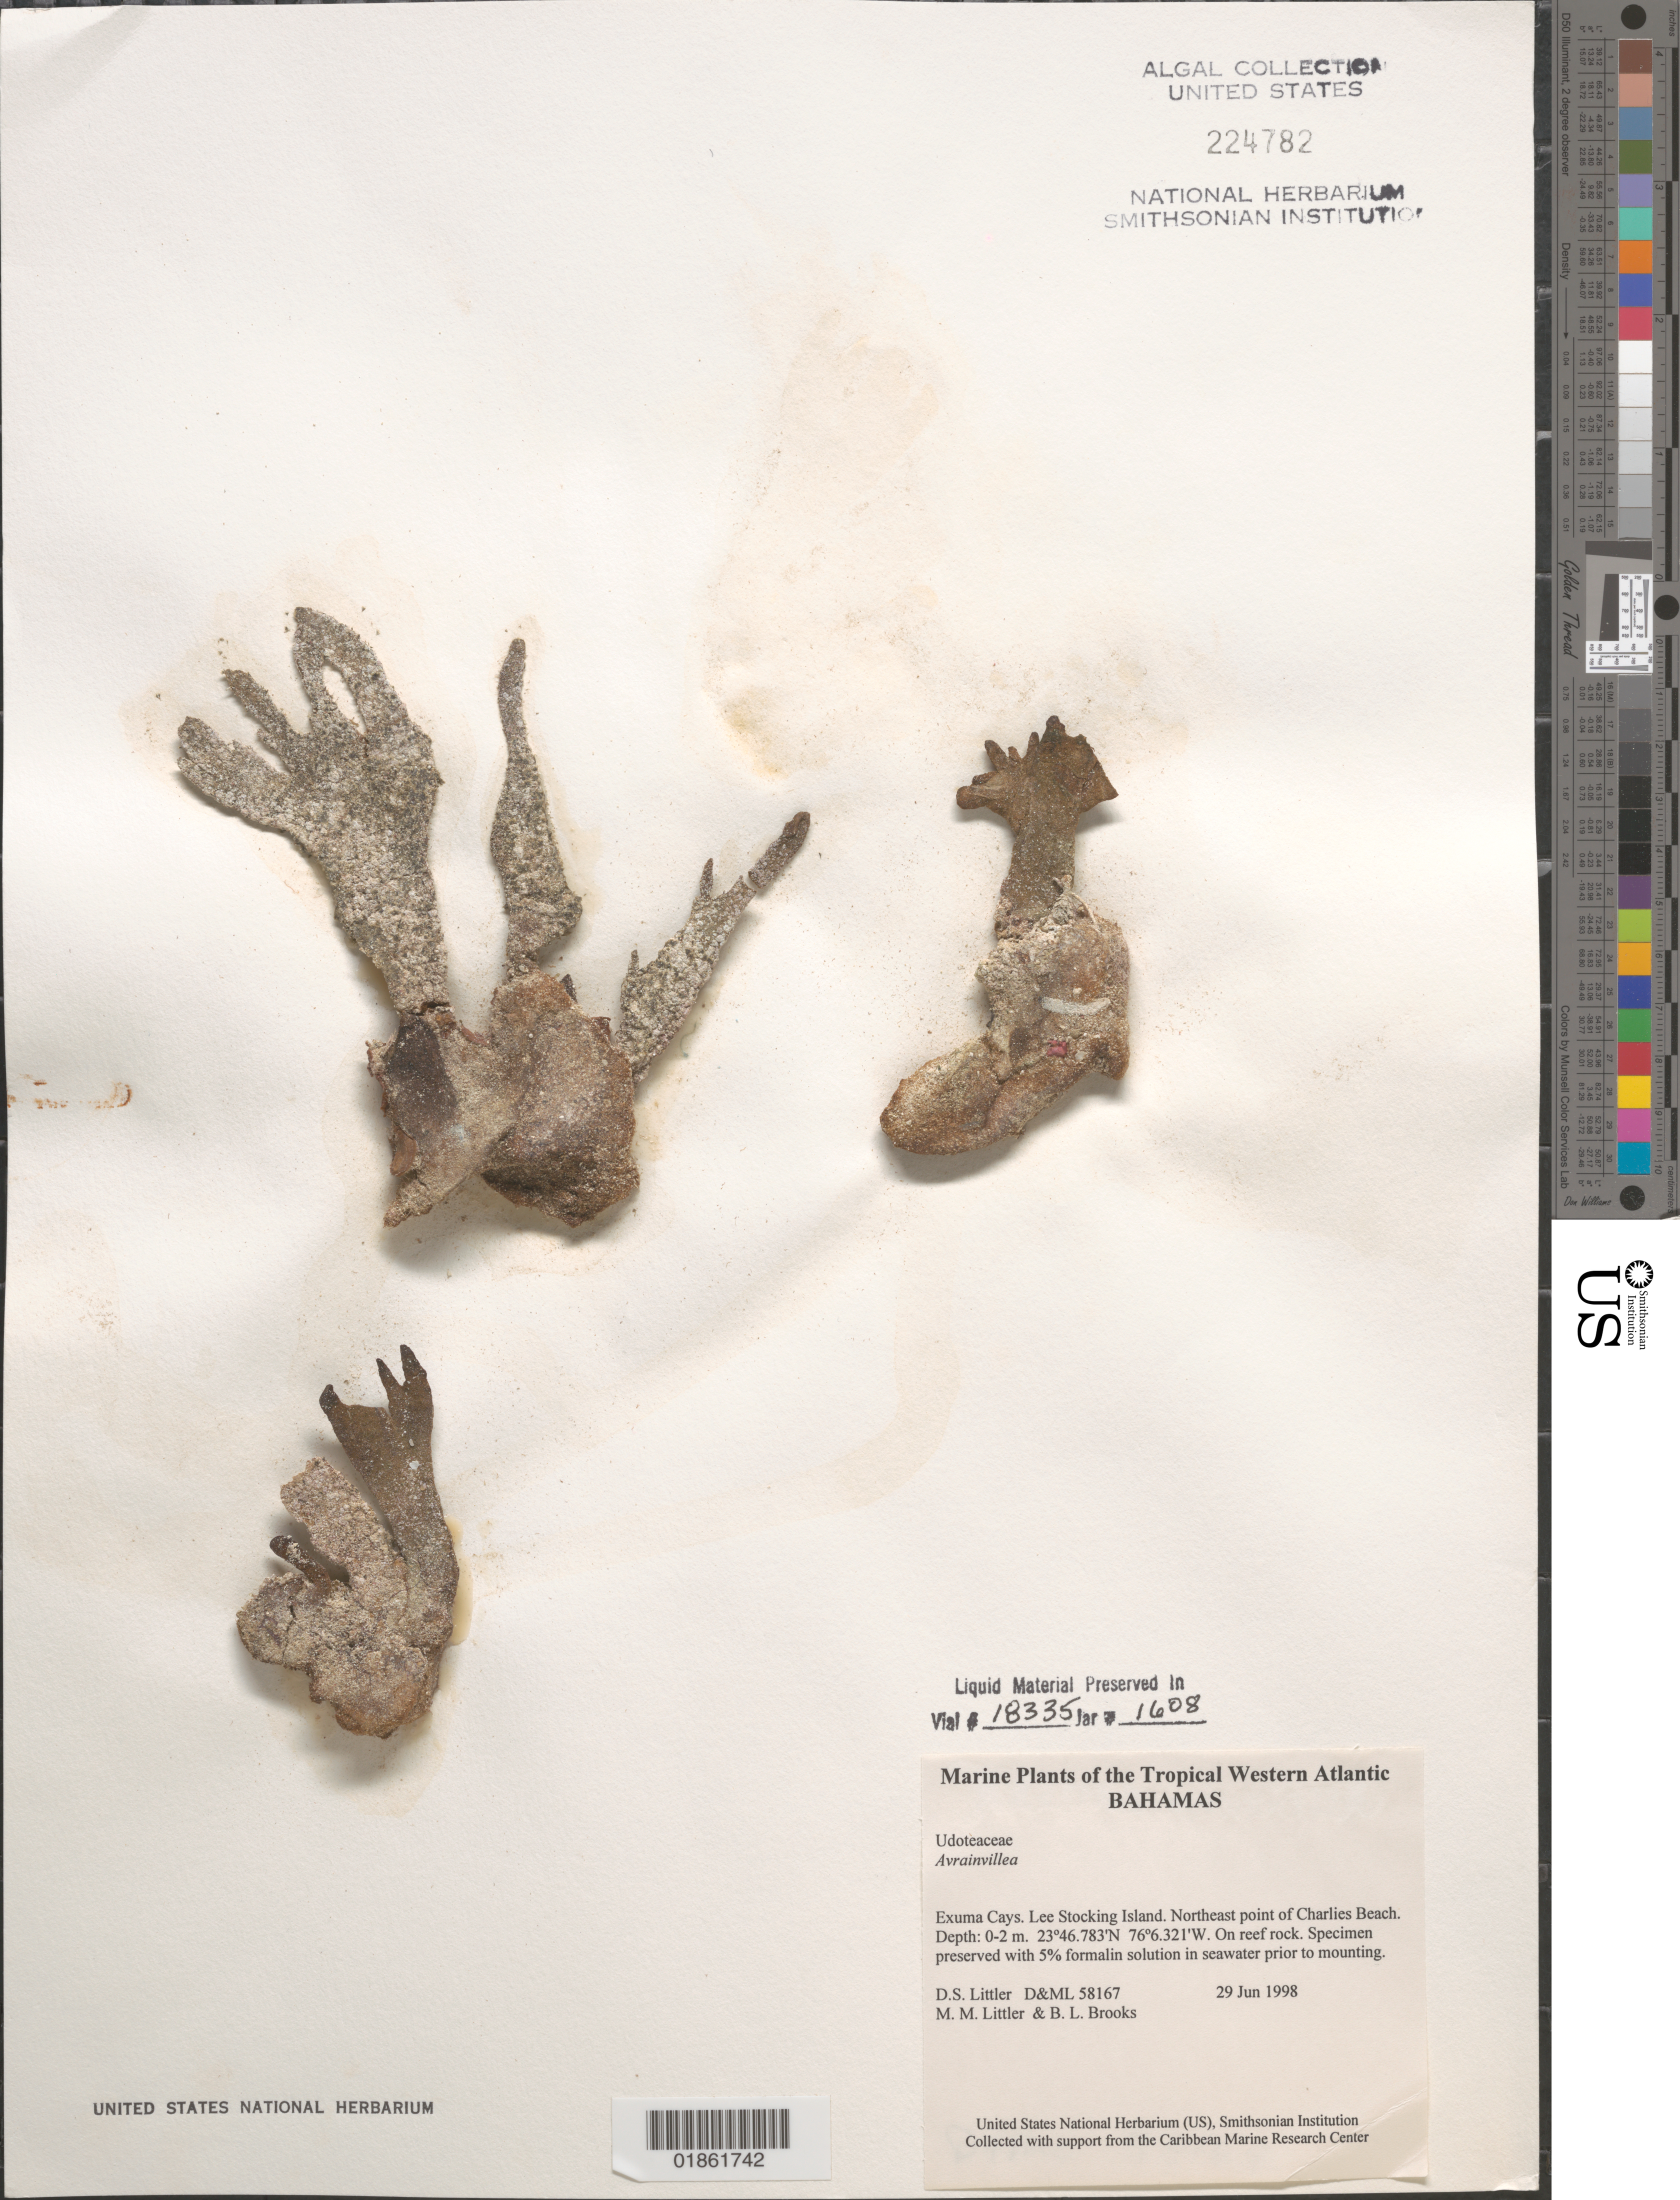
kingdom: Plantae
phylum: Chlorophyta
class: Ulvophyceae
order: Bryopsidales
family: Dichotomosiphonaceae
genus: Avrainvillea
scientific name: Avrainvillea sp.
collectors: D. S. Littler & M. M. Littler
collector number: D&ML 58167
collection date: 1998-06-29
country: Bahamas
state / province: Exuma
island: Lee Stocking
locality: Lee Stocking Island. NE Charlie's Beach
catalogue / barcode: US 224782